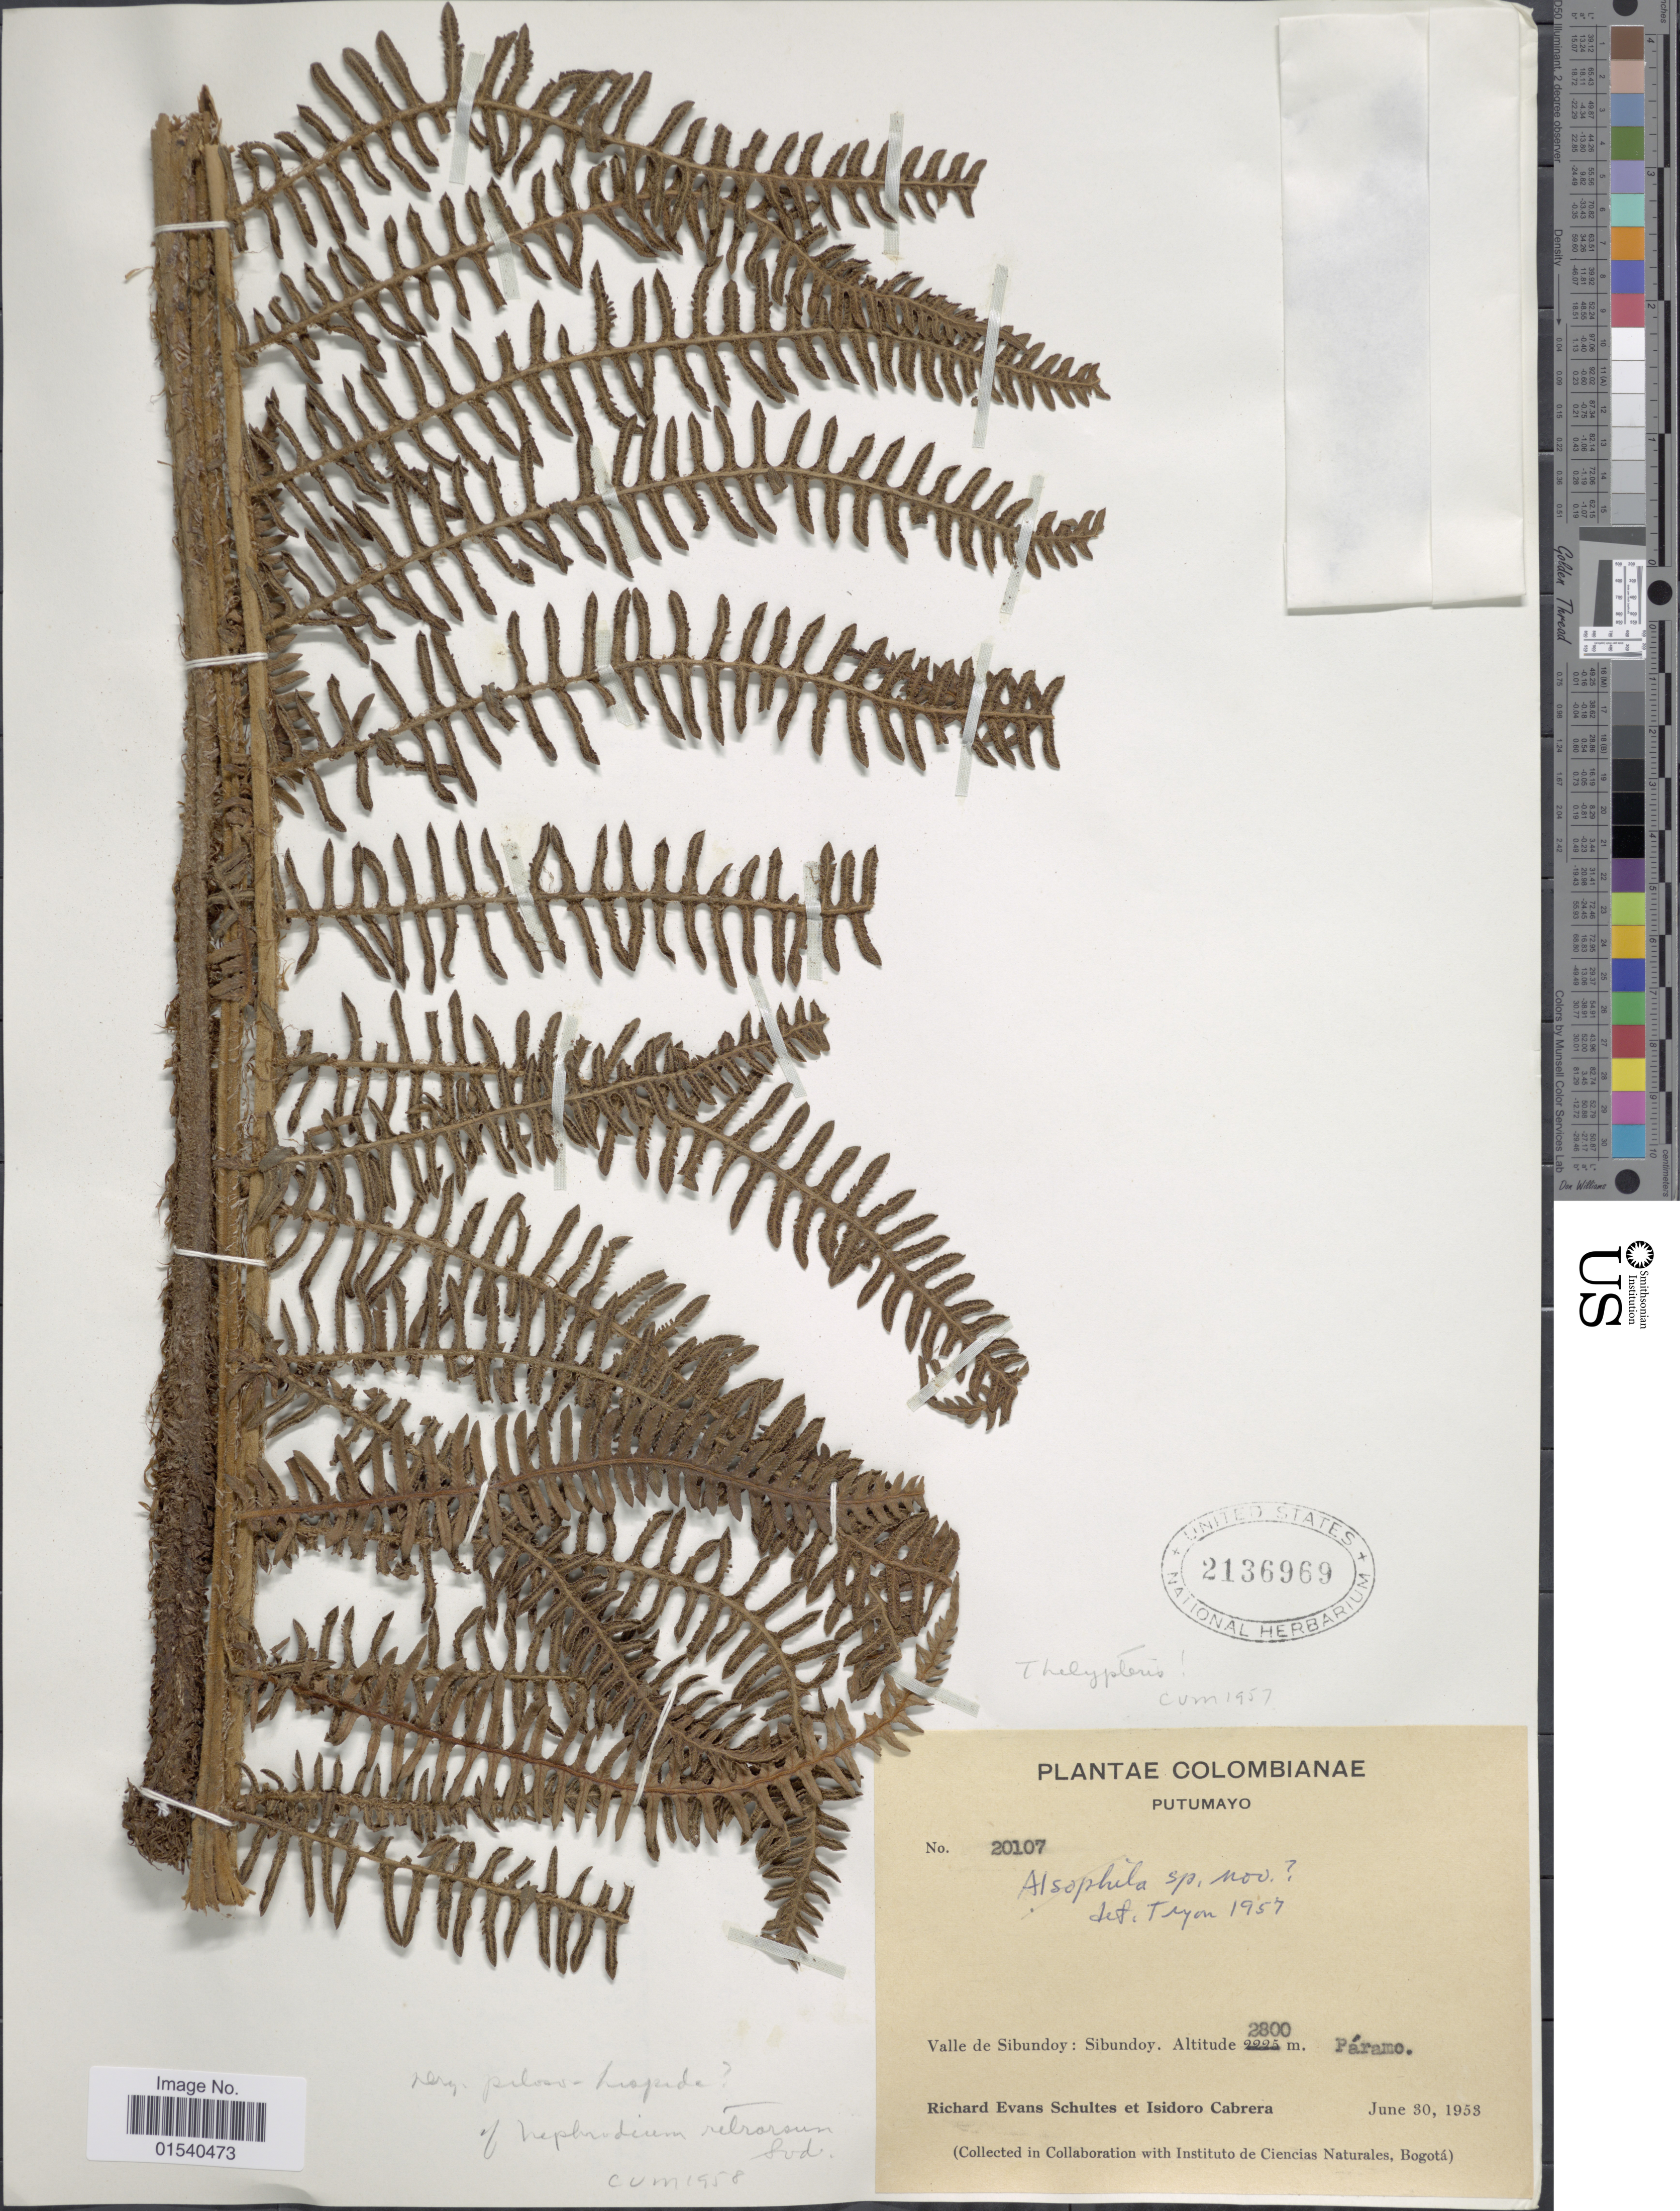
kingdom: Plantae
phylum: Tracheophyta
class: Polypodiopsida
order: Polypodiales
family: Thelypteridaceae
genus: Amauropelta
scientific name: Amauropelta pilosohispida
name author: (Hook.) A.R. Sm.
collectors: R. E. Schultes & I. Cabrera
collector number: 20107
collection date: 1953-06-30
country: Colombia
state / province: Putumayo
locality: Valle de Sibundoy: Sibundoy, Páramo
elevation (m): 2800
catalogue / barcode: US 2136969